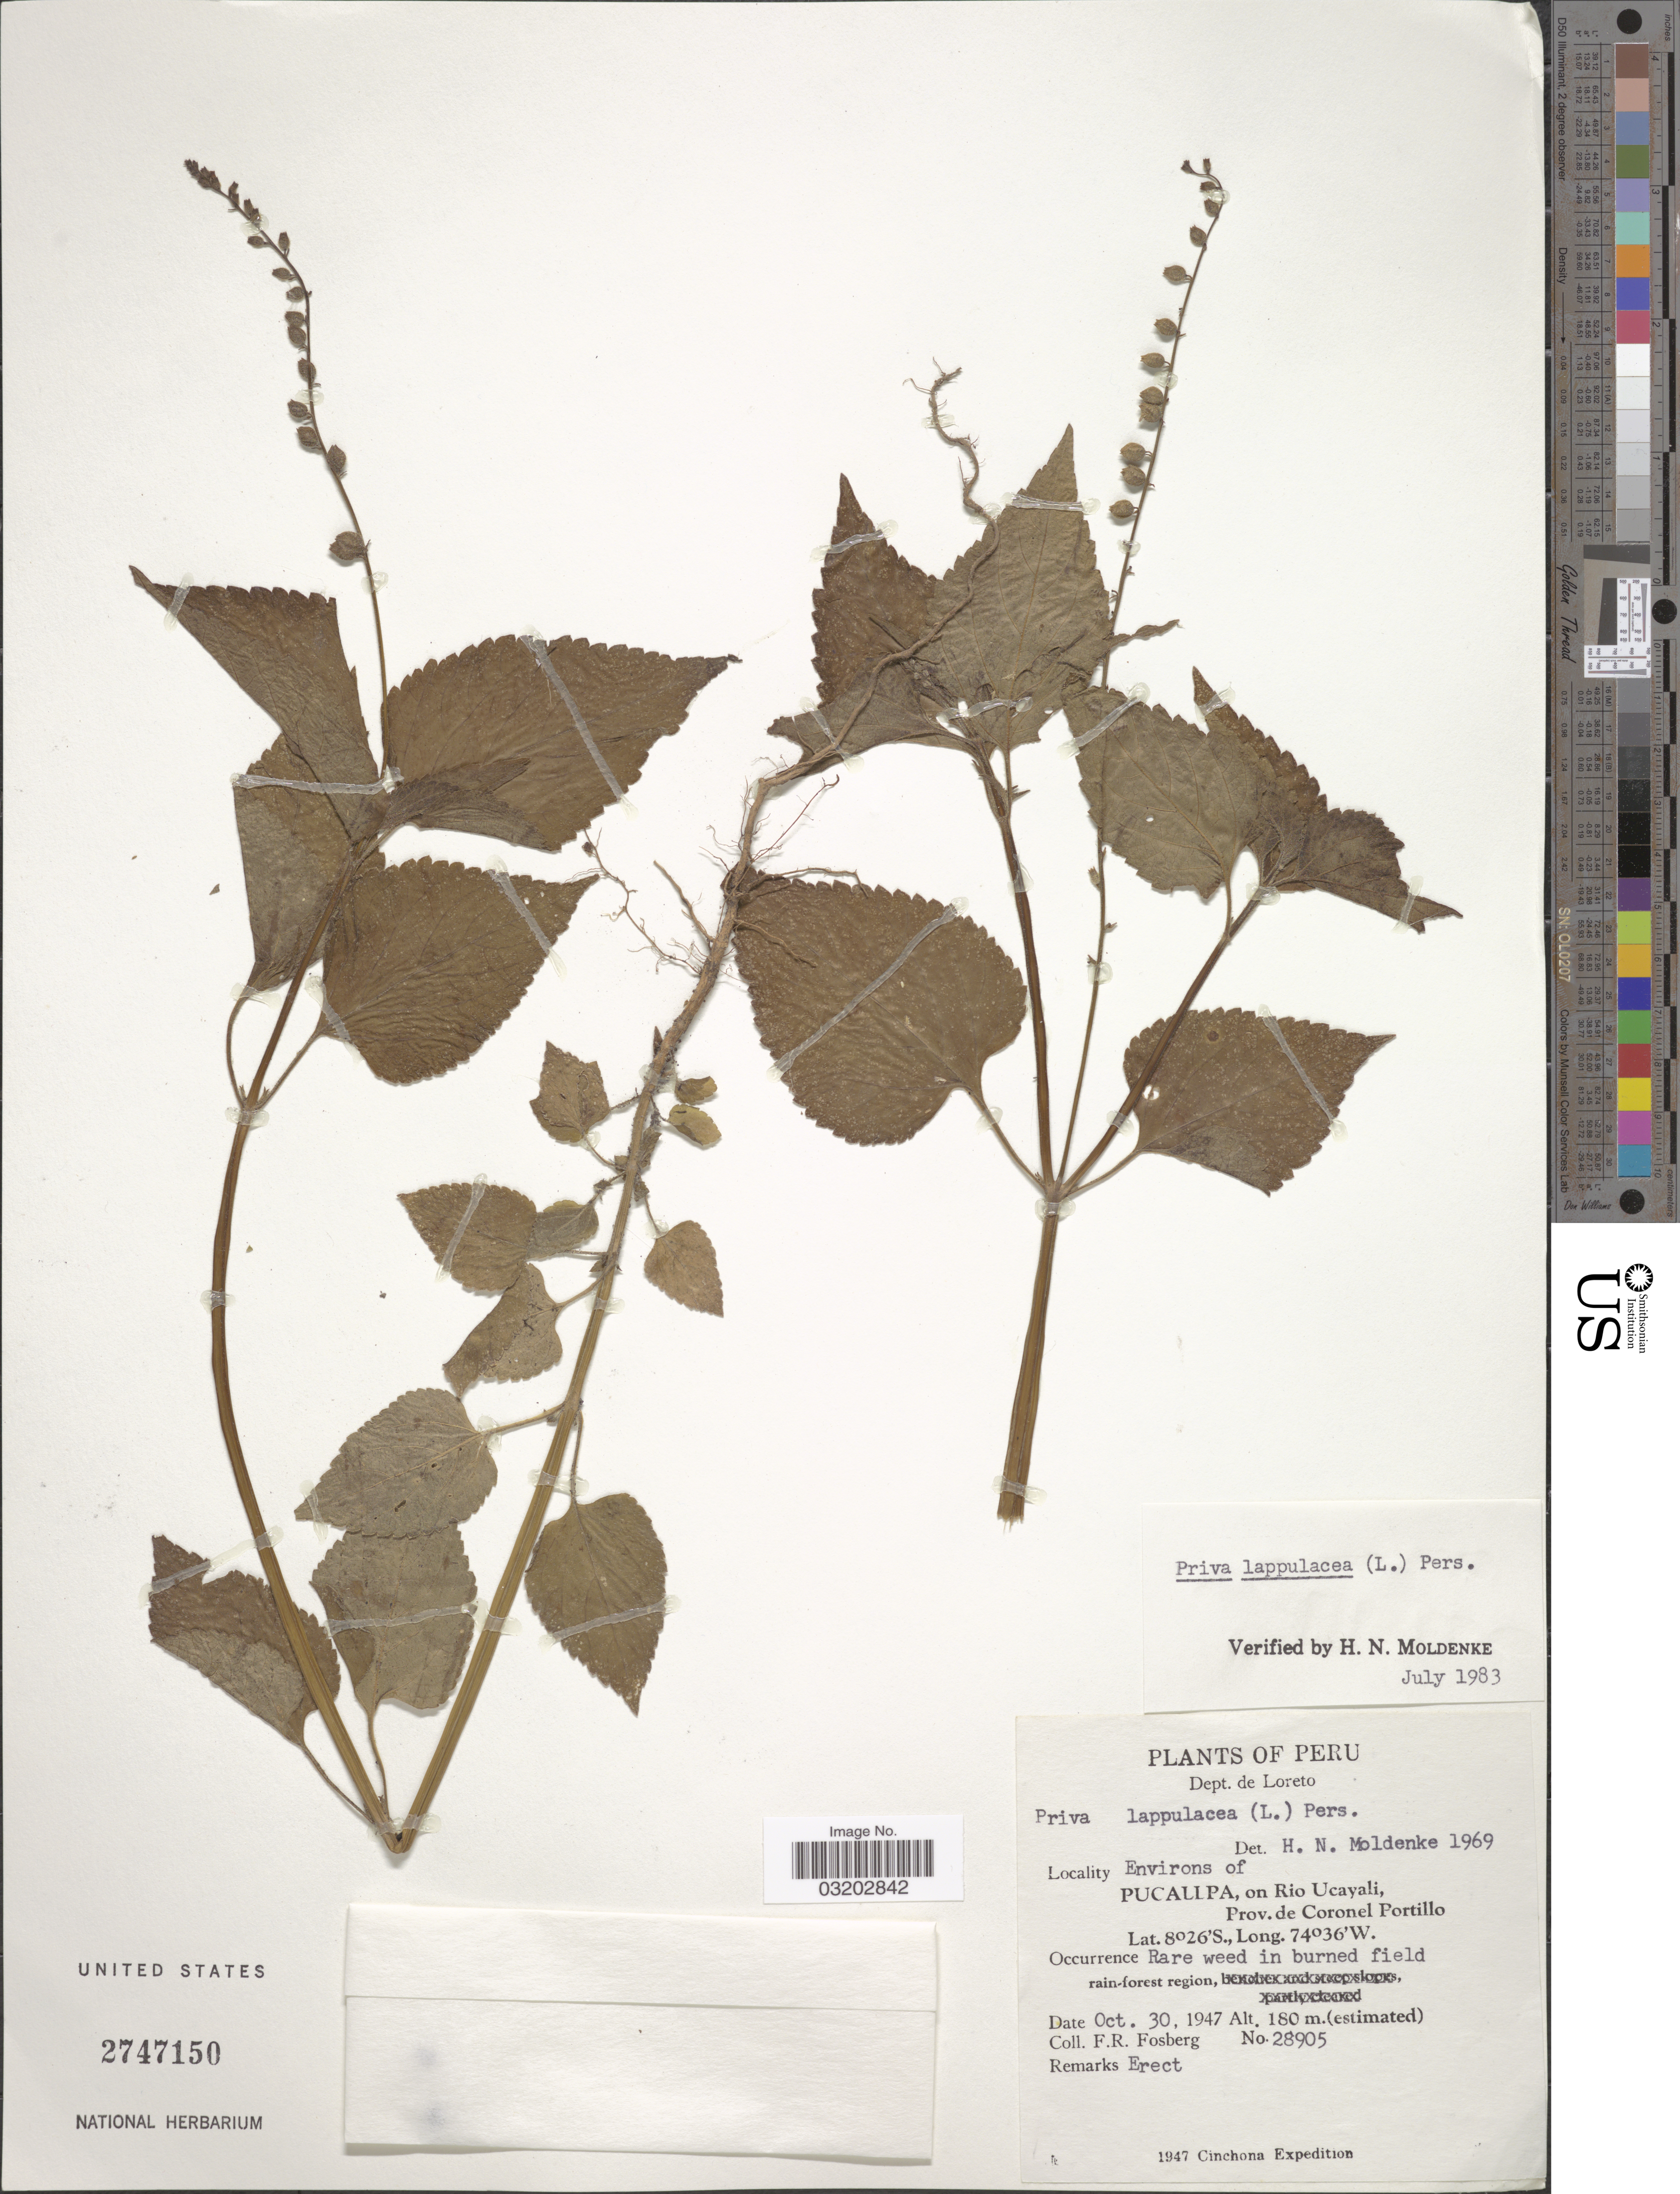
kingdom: Plantae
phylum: Tracheophyta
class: Magnoliopsida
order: Lamiales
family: Verbenaceae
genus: Priva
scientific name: Priva lappulacea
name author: (L.) Pers.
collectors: F. R. Fosberg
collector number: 28905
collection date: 1947-10-30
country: Peru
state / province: Loreto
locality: Dept. de Loreto. Environs of Pucallpa, on Rio Ucayali, Prov. de Coronel Portillo.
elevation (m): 180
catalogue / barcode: US 2747150